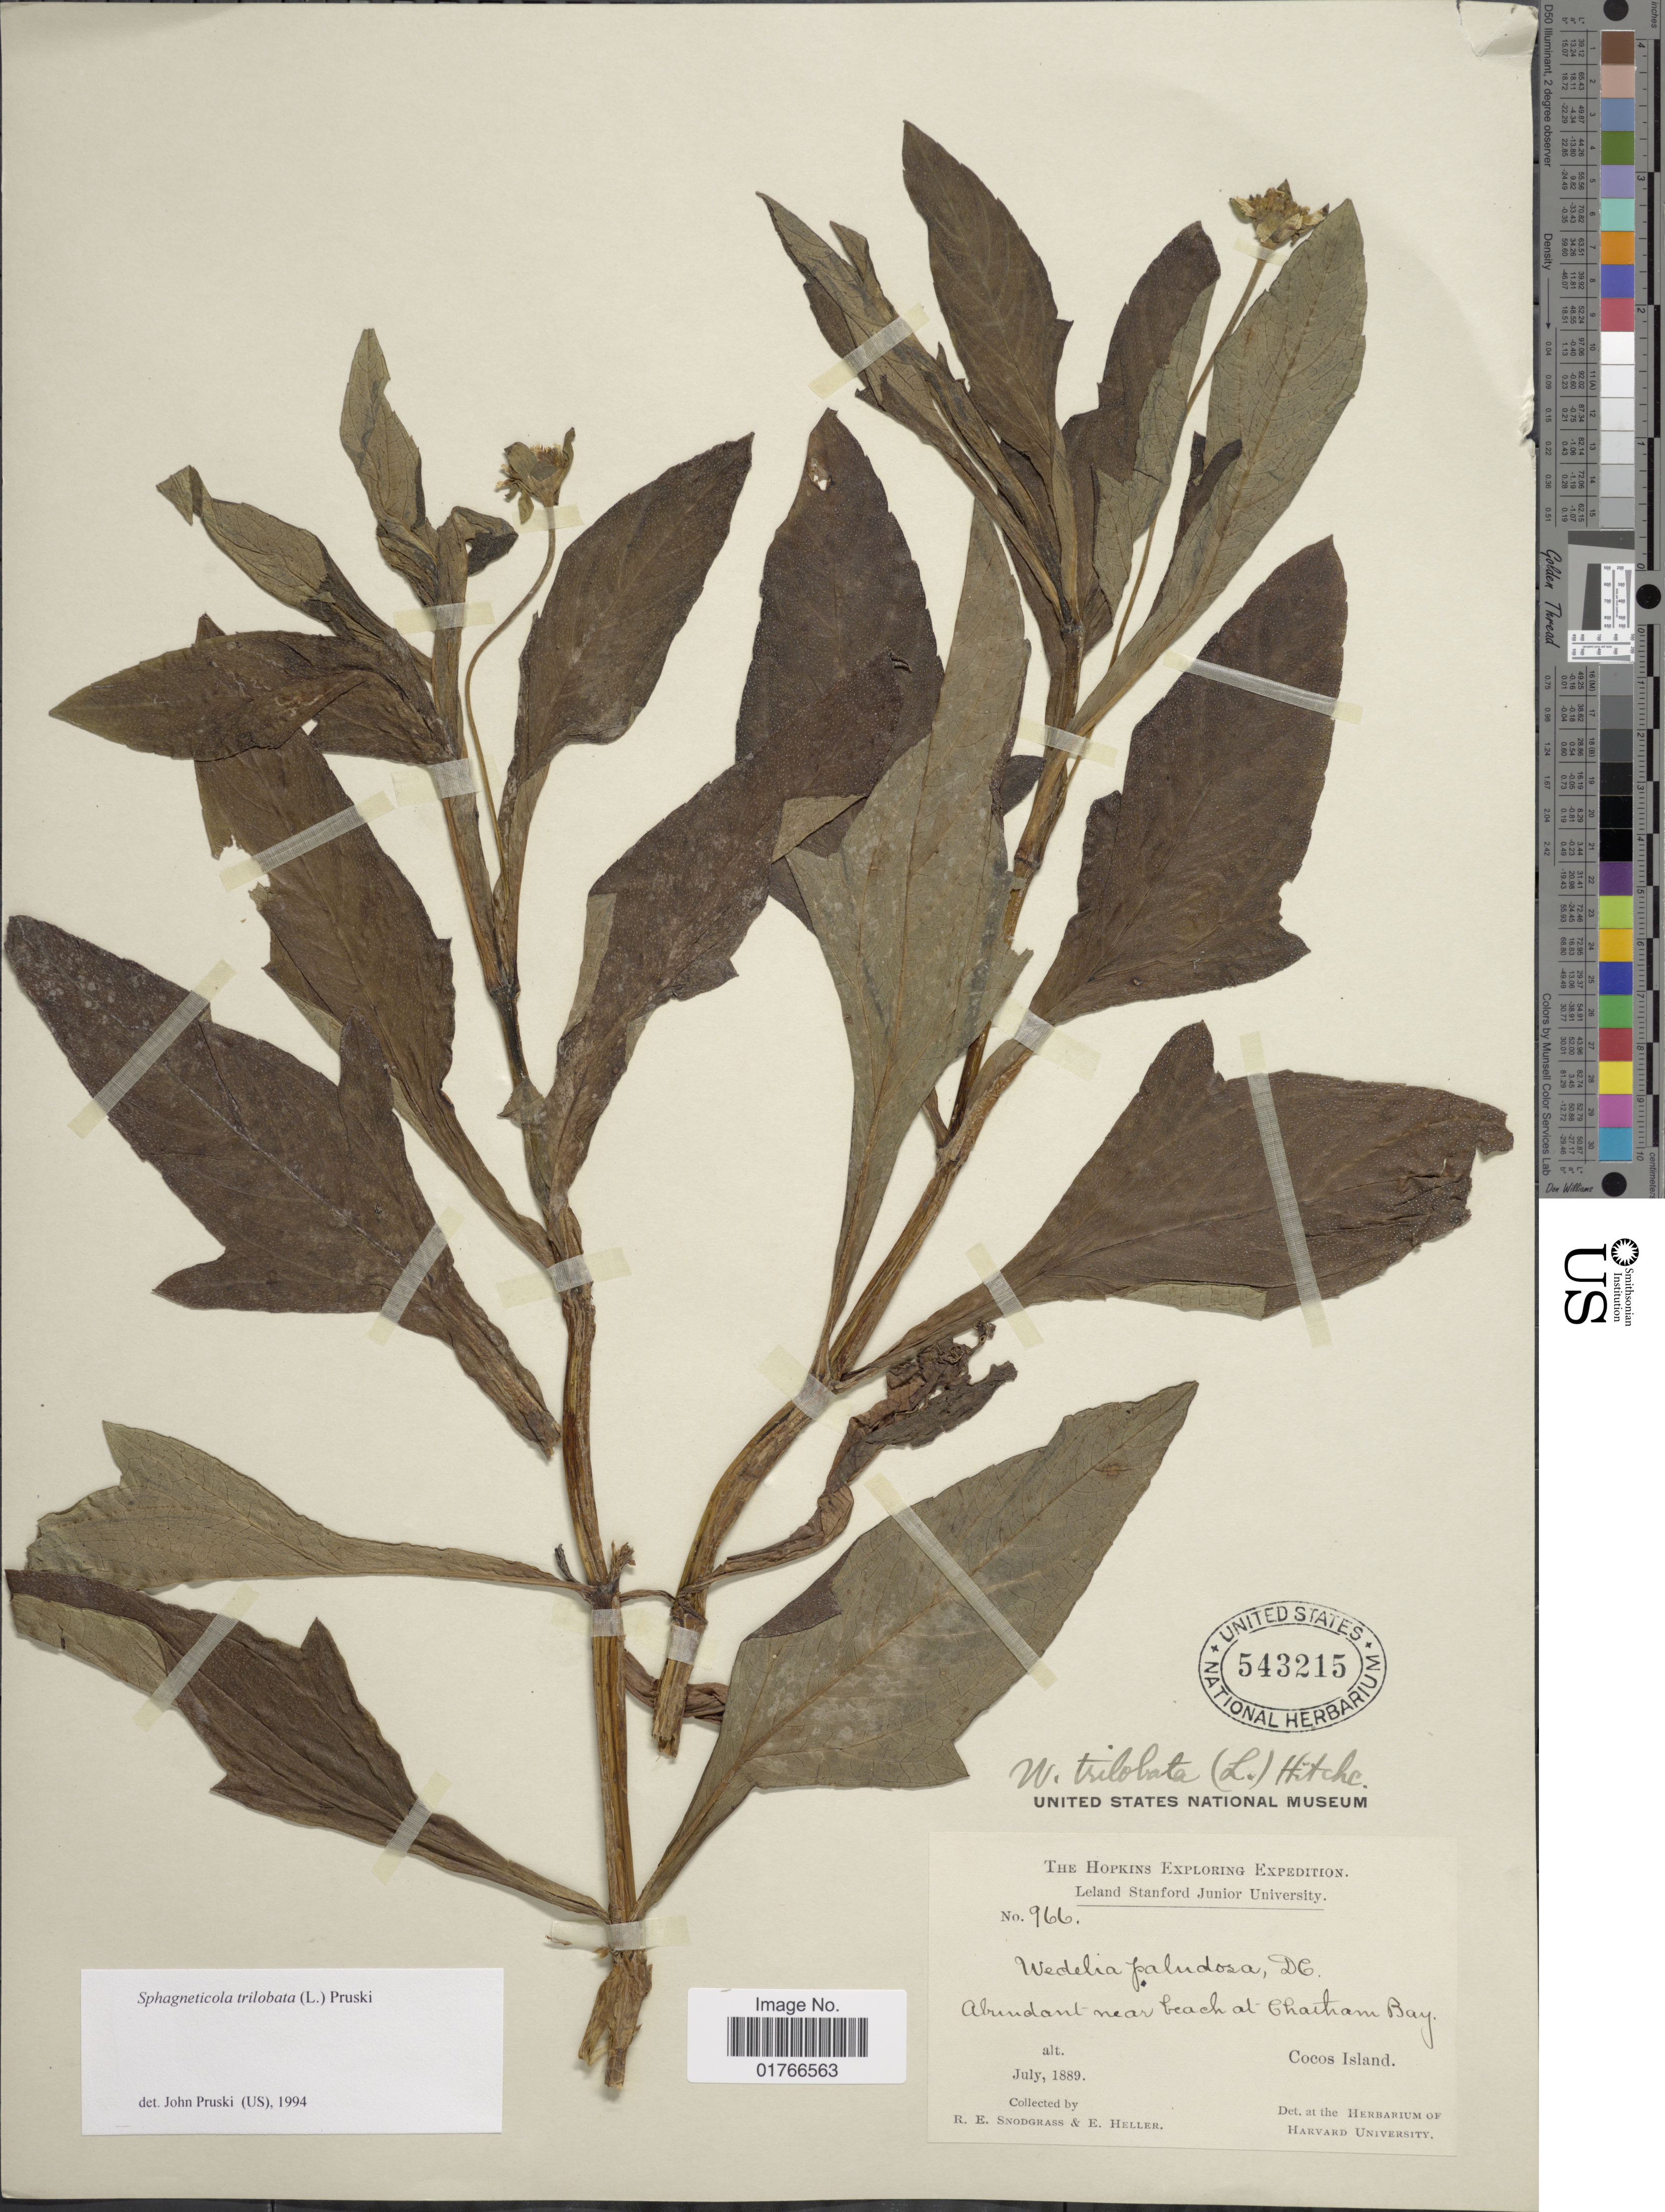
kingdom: Plantae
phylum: Tracheophyta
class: Magnoliopsida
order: Asterales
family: Asteraceae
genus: Sphagneticola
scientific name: Sphagneticola trilobata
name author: (L.) Pruski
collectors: R. E. Snodgrass & E. Heller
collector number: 966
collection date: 1889-07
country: Costa Rica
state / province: Puntarenas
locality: Near beach at Chatham Bay, Cocos Island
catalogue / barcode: US 543215